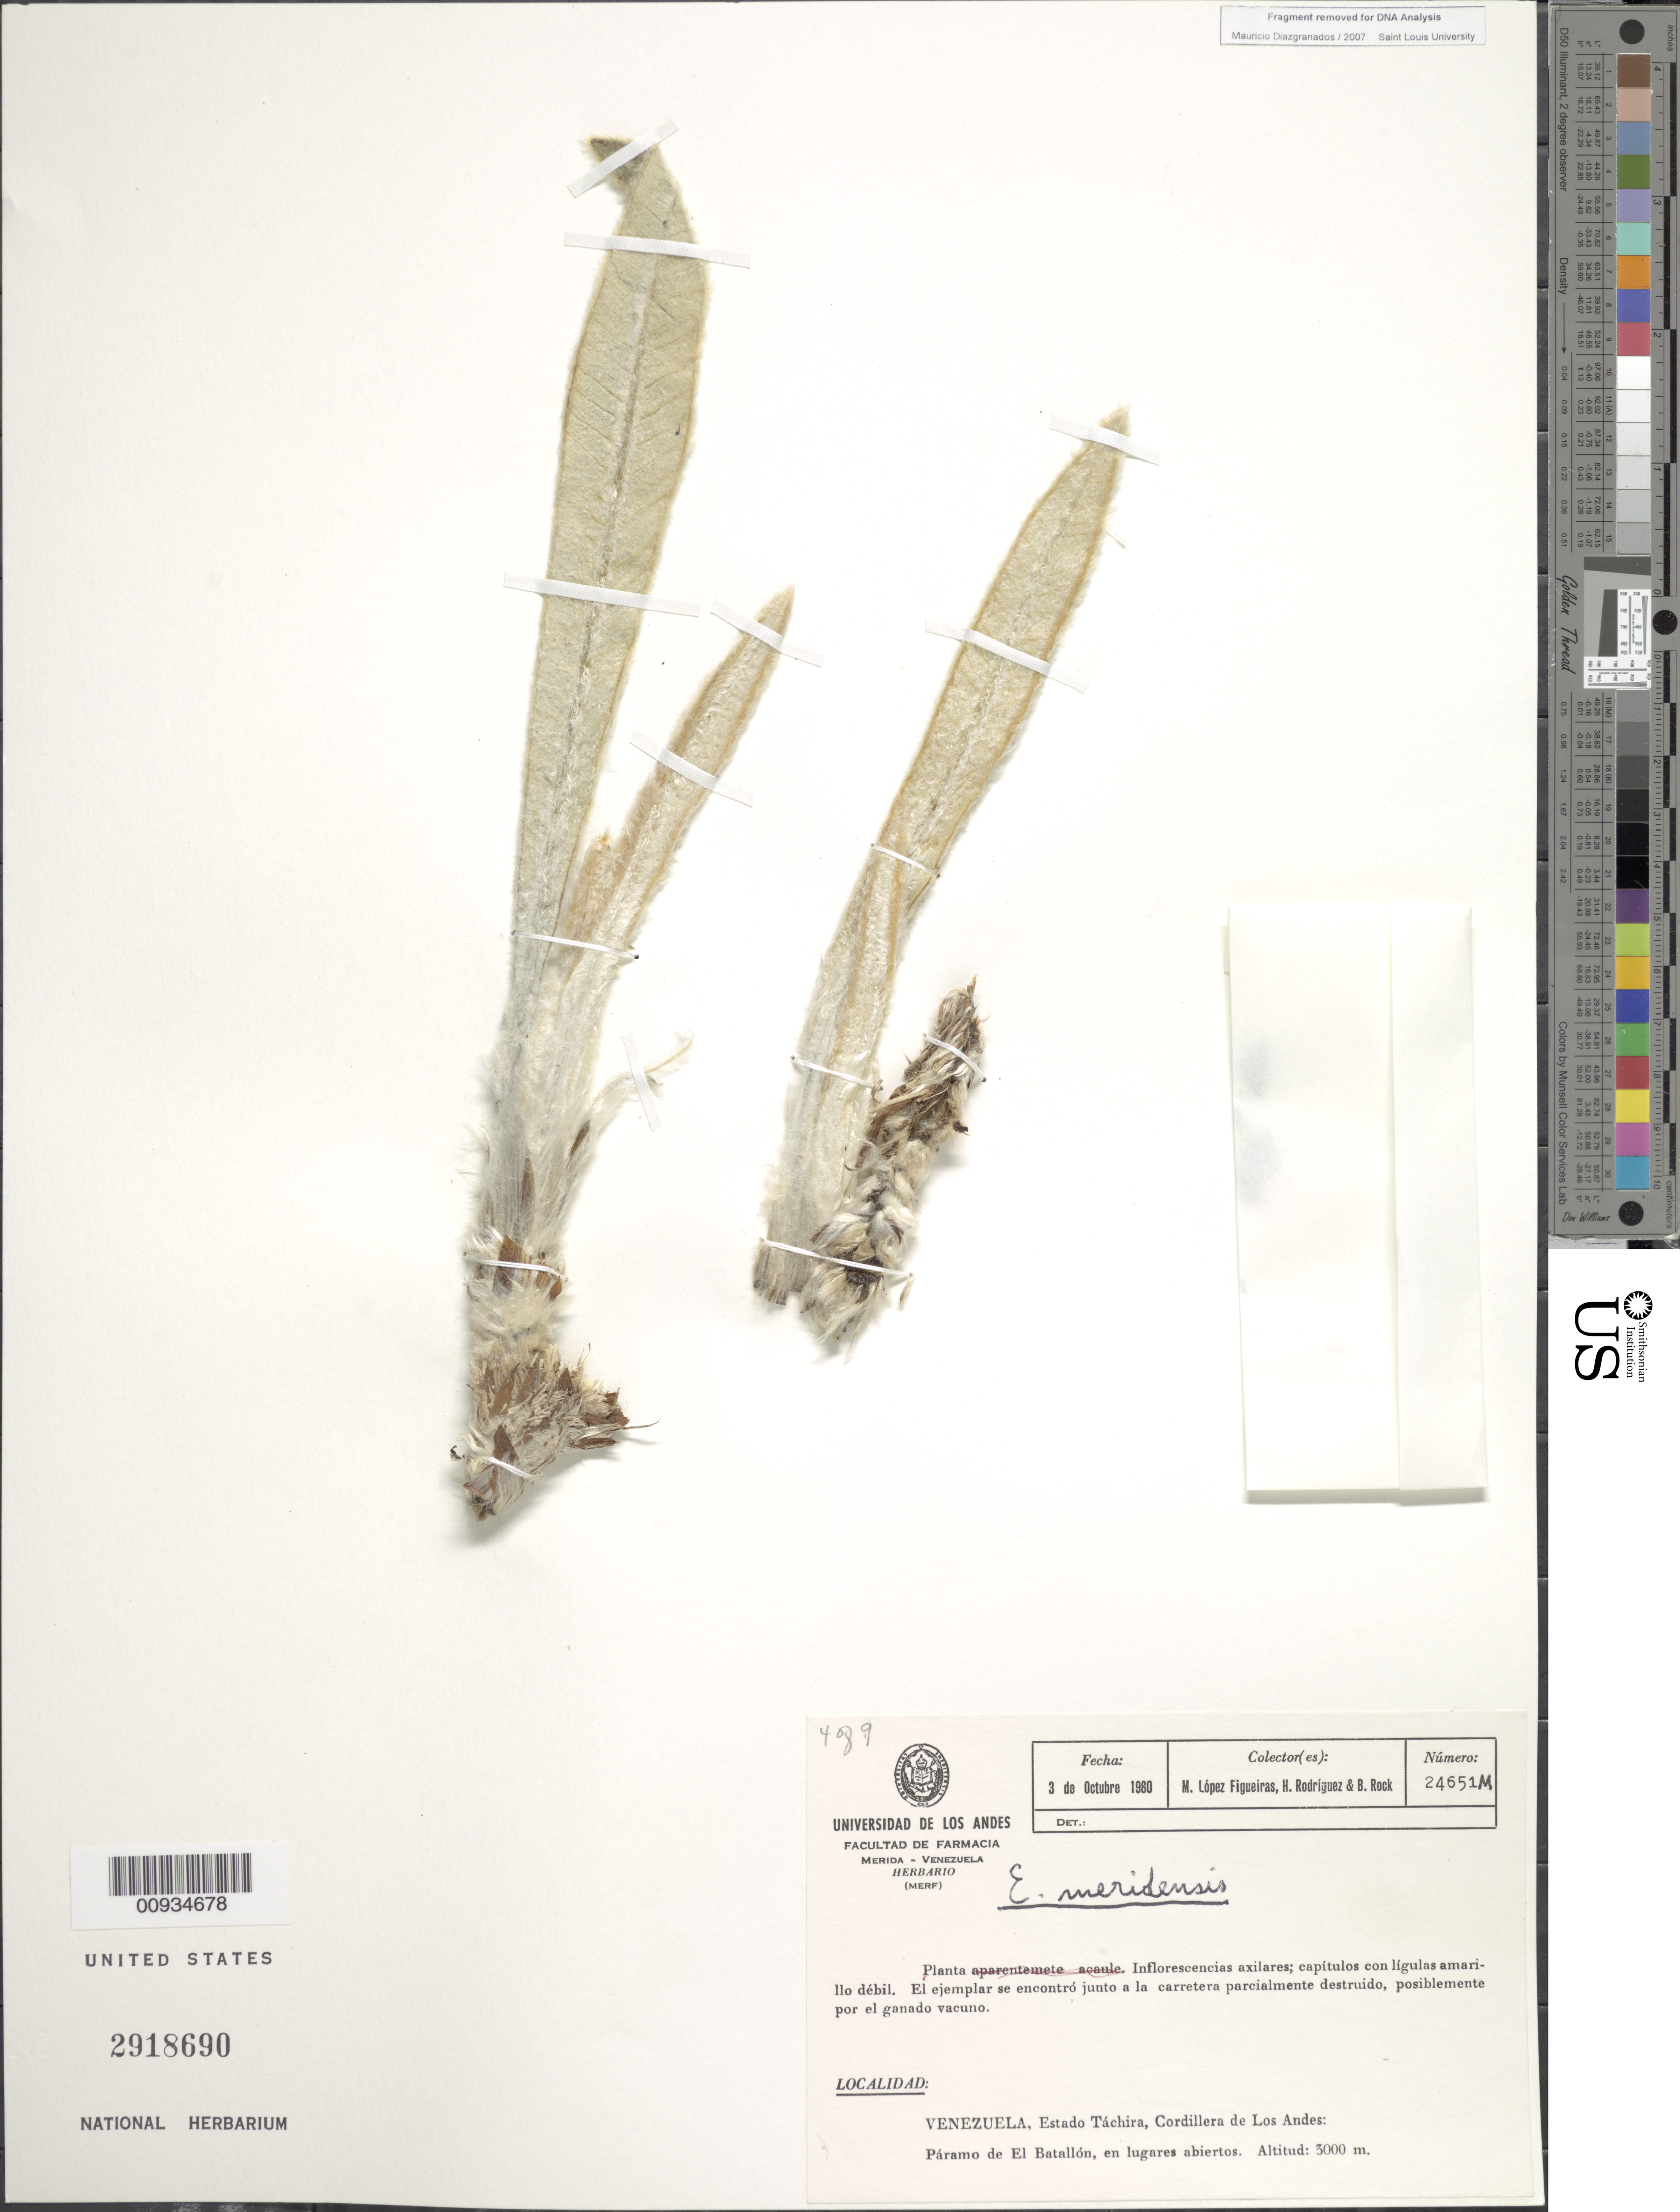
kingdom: Plantae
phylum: Tracheophyta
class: Magnoliopsida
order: Asterales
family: Asteraceae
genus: Espeletiopsis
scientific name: Espeletiopsis meridensis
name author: (Cuatrec.) Cuatrec.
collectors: M. López Figueiras, H. A. Rodriguez & B. Rock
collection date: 1980-10-03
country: Venezuela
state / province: Táchira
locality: Páramo de El Batallón. Cordillera de los Andes.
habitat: En lugares abiertos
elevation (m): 3000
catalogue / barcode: US 2918690